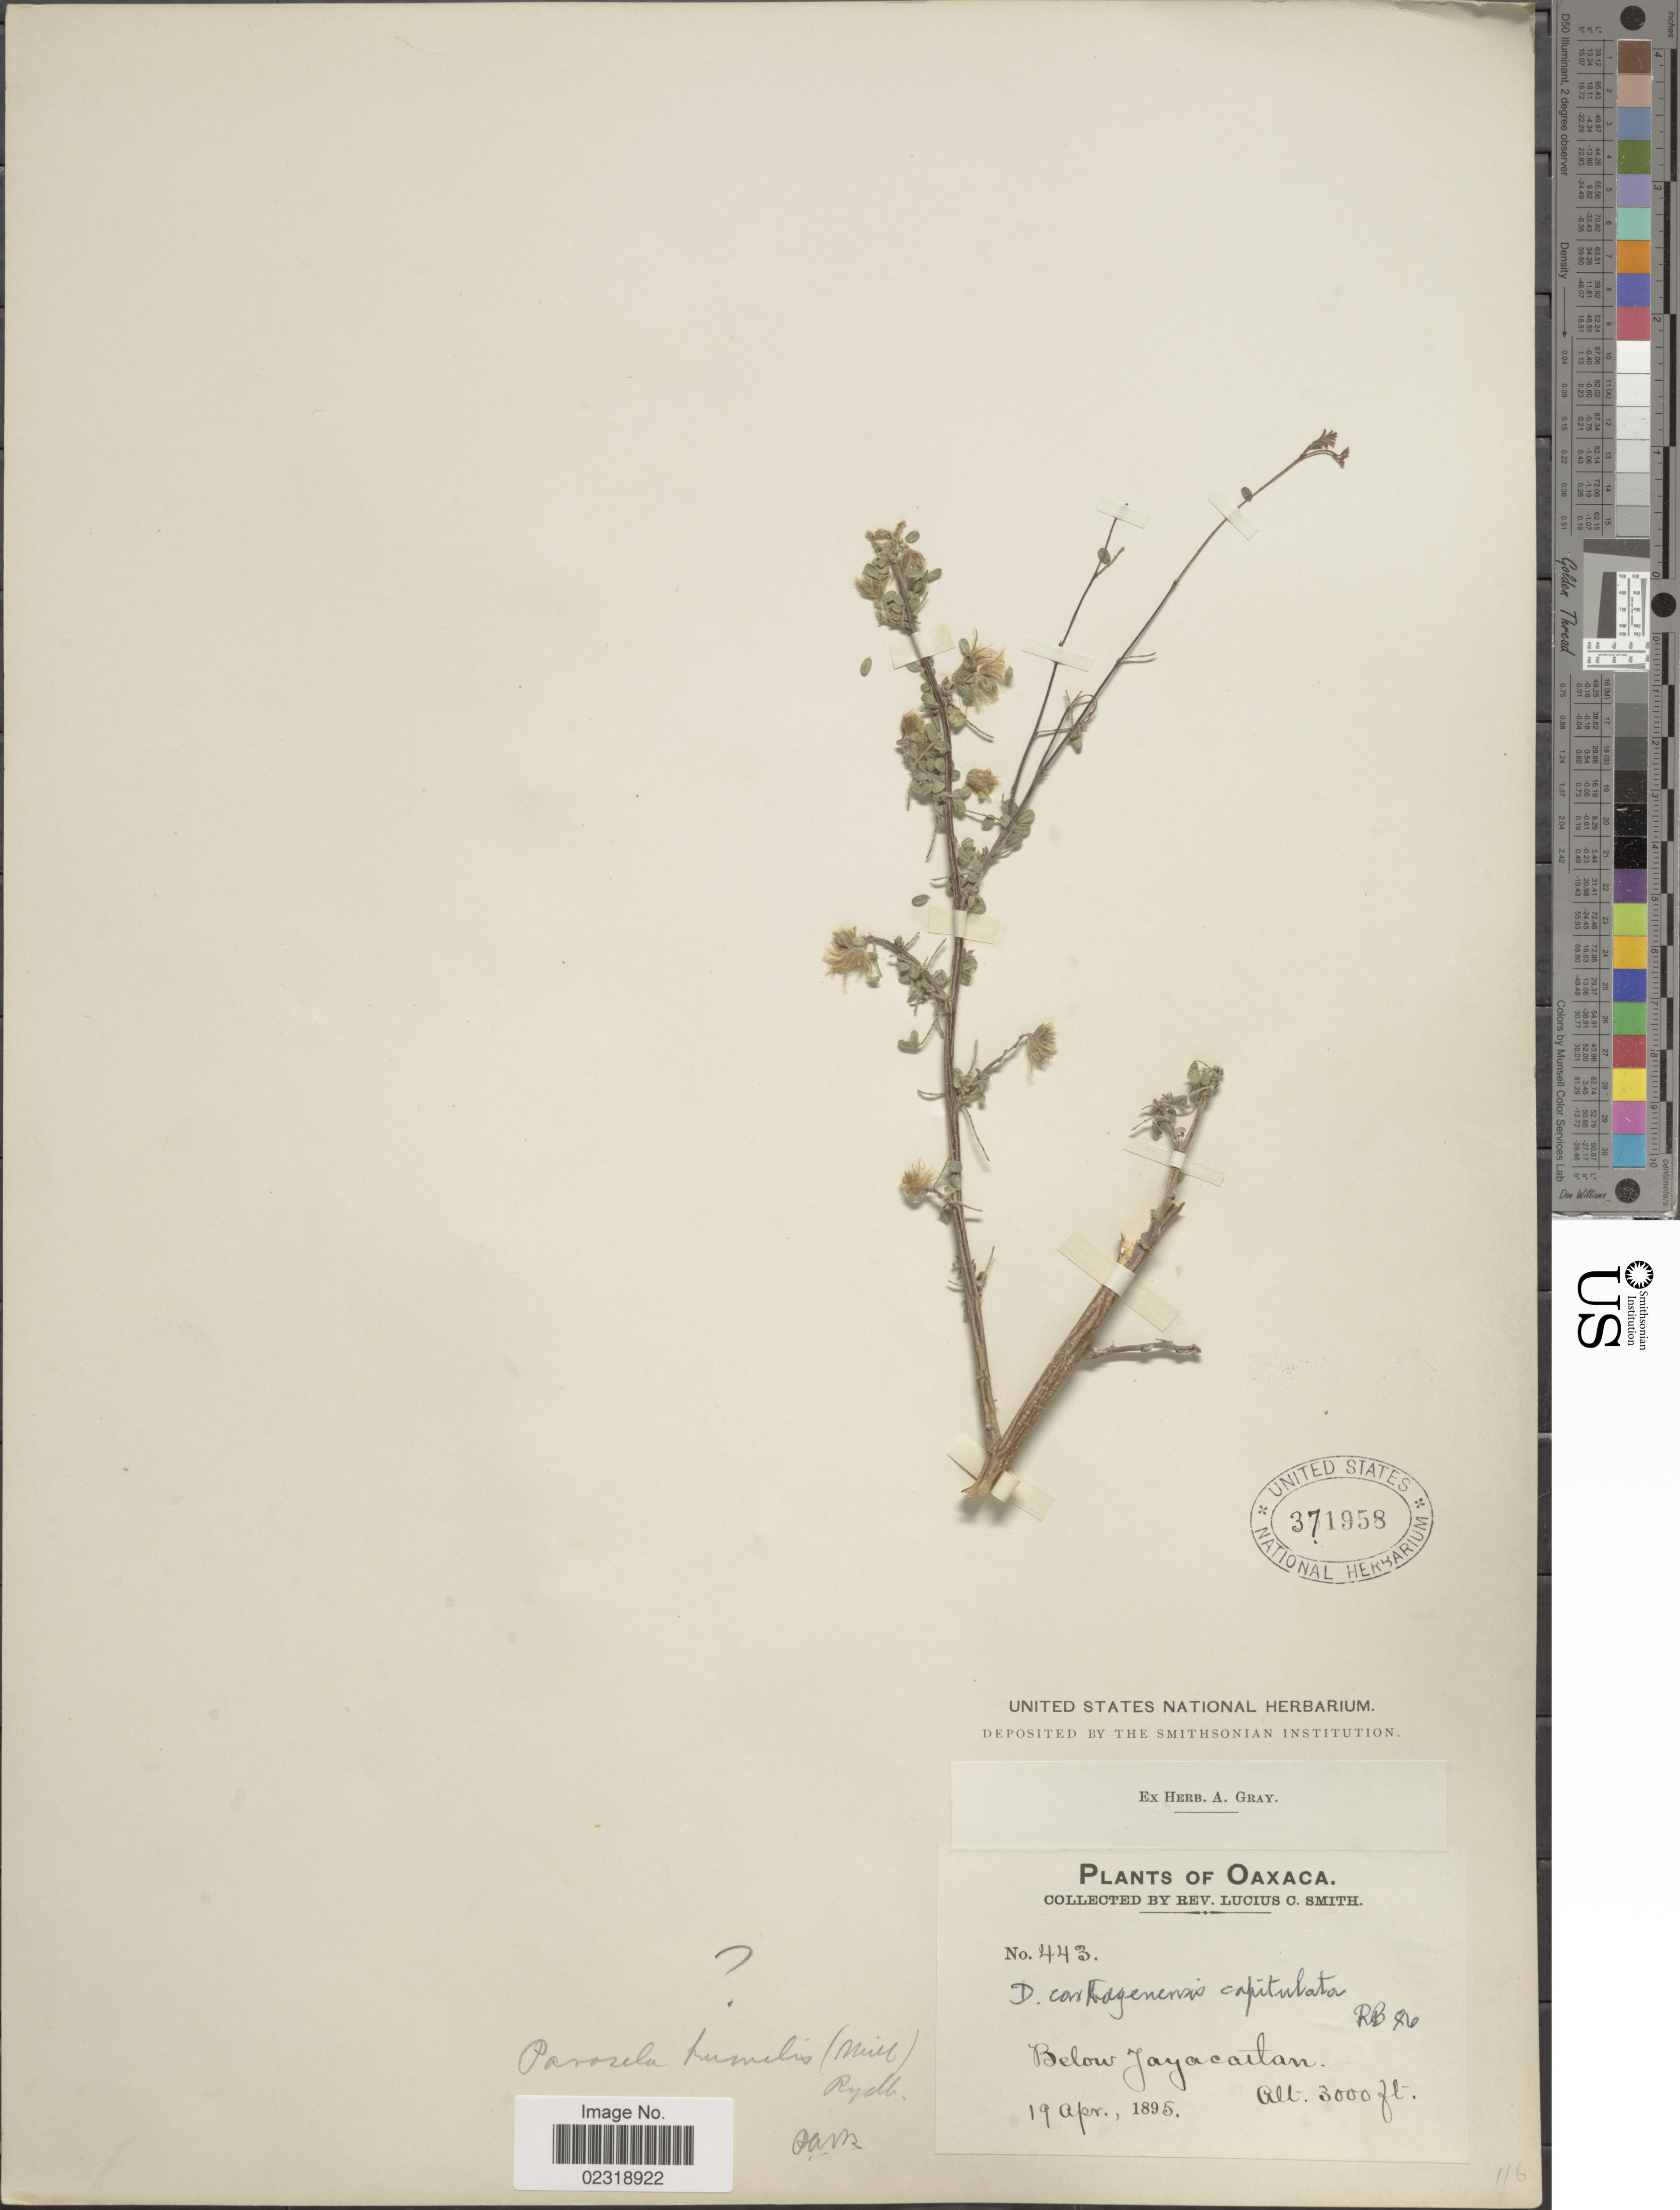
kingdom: Plantae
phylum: Tracheophyta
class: Magnoliopsida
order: Fabales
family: Fabaceae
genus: Dalea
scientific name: Dalea carthagenensis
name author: (Jacq.) J.F. Macbr.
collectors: L. C. Smith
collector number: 443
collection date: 1895-04-19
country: Mexico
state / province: Oaxaca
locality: Below Jayacatlan.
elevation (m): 914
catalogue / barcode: US 371958